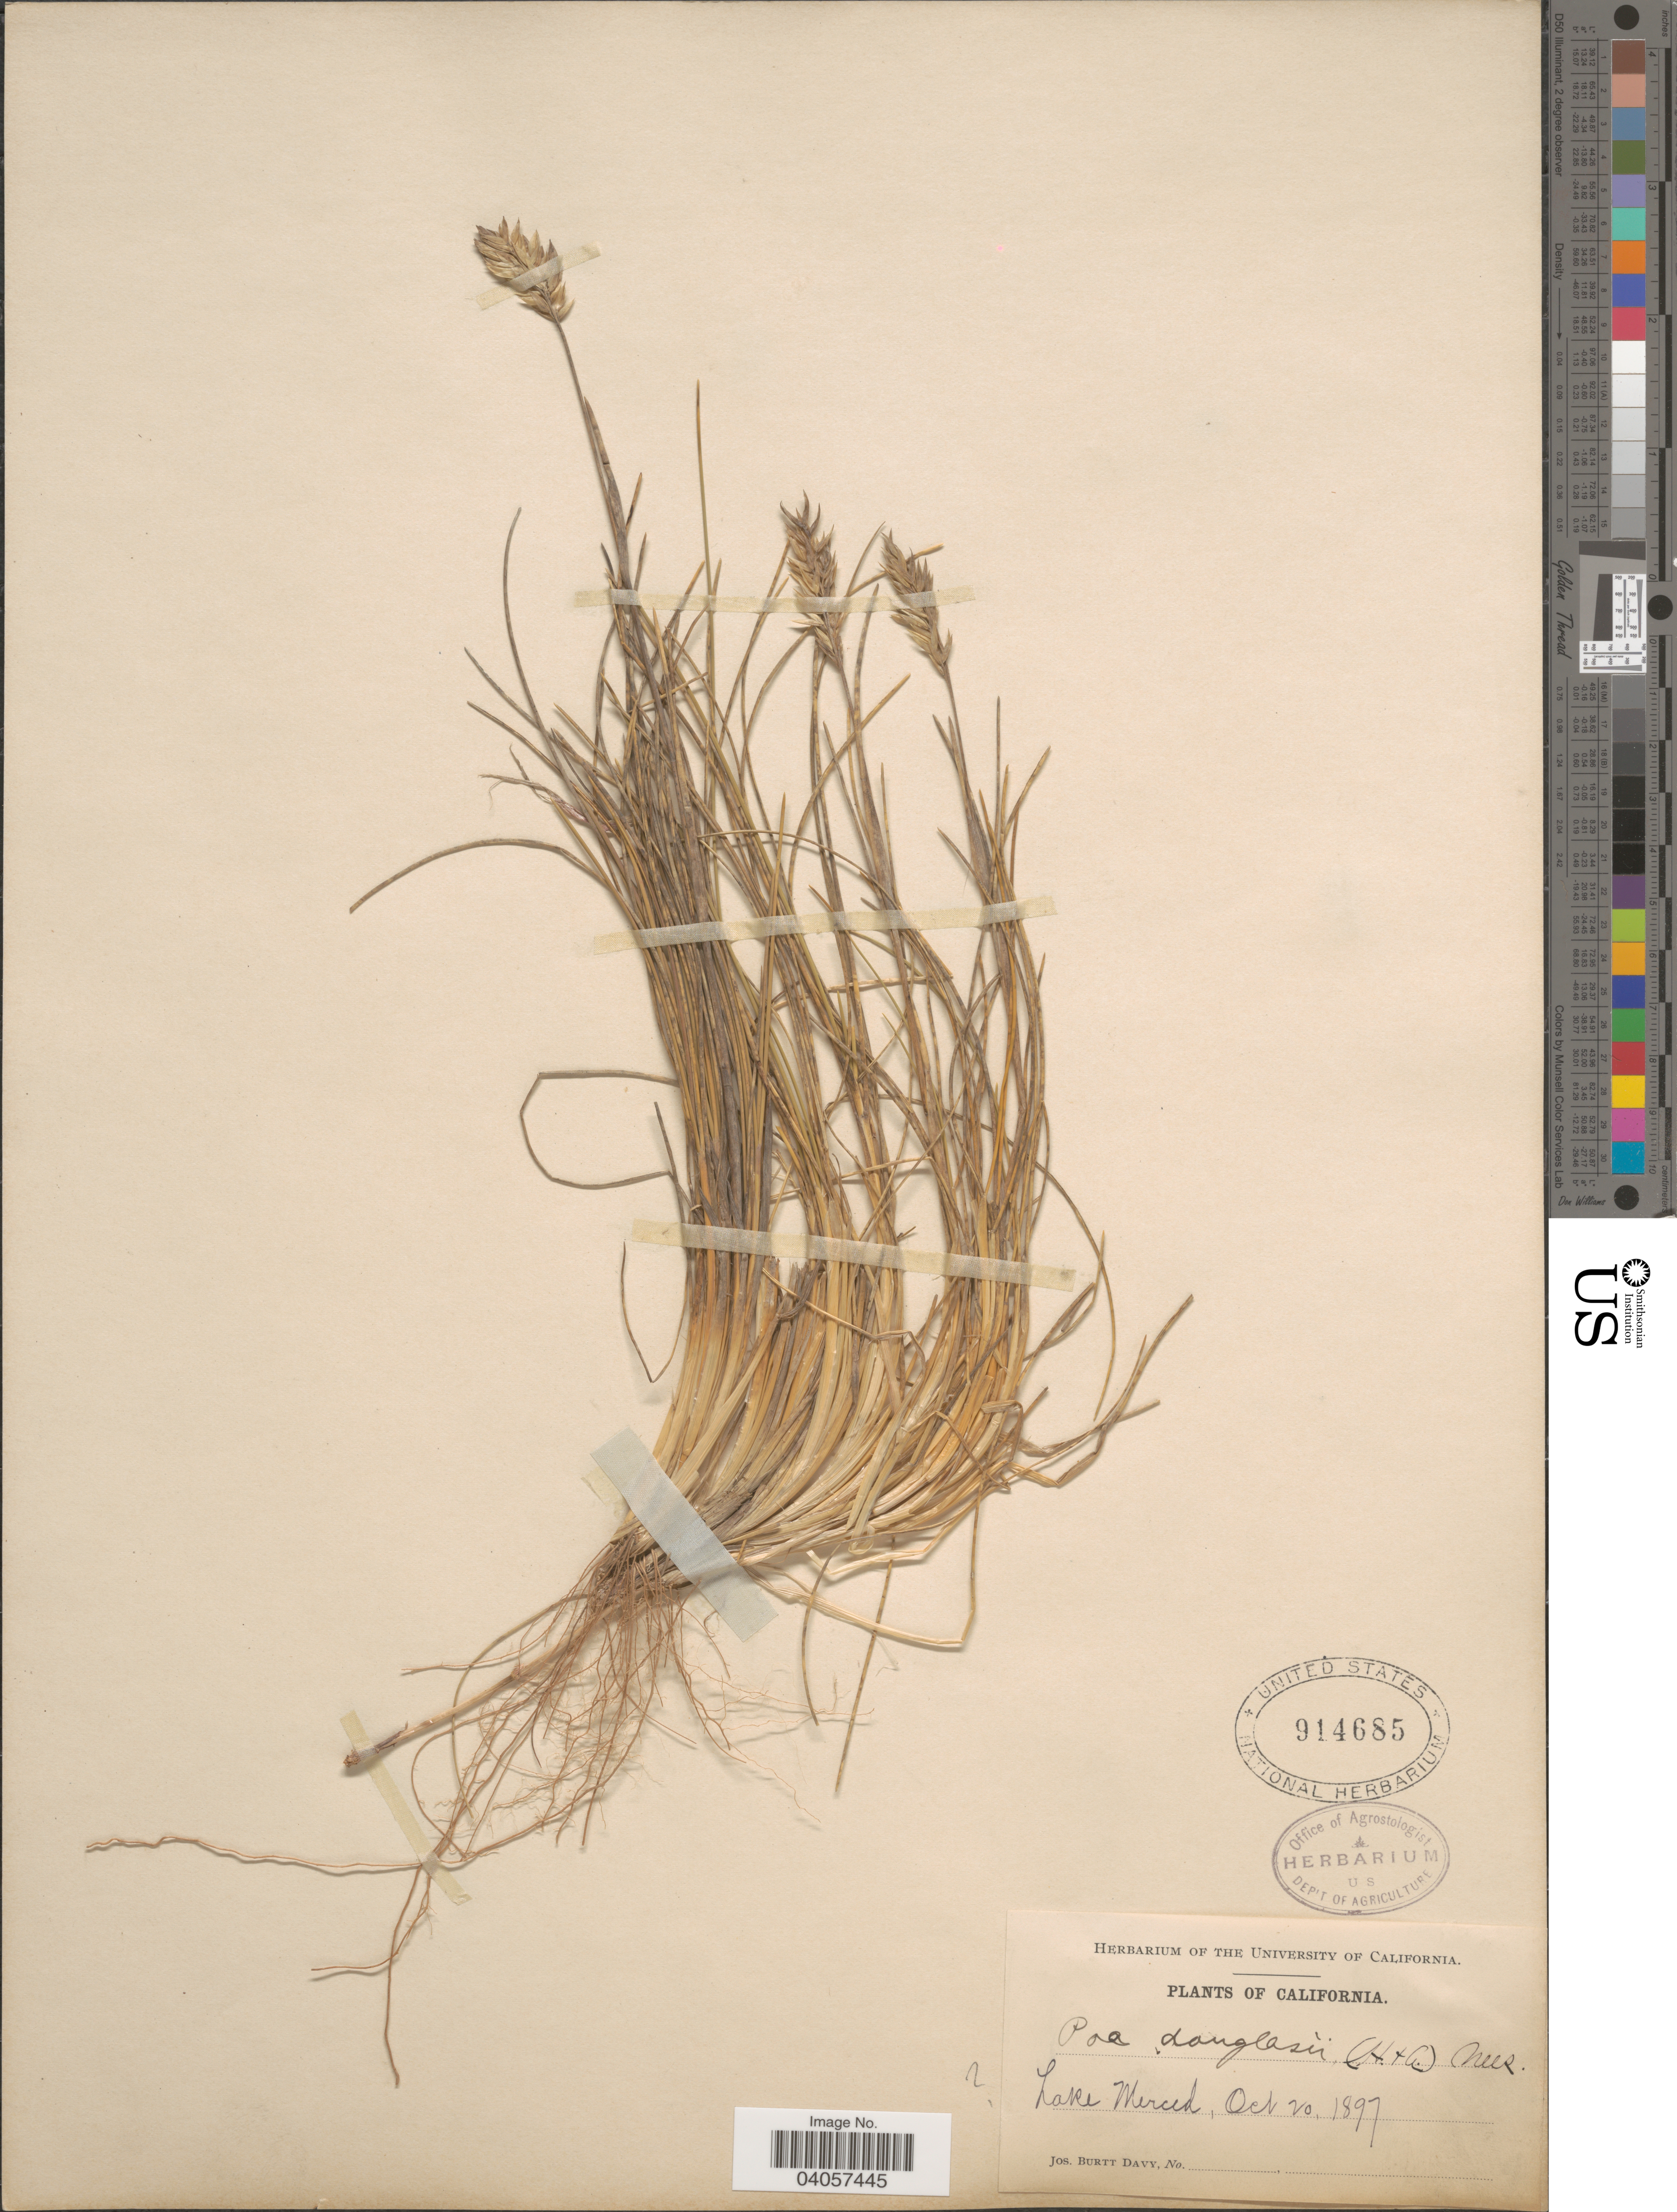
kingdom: Plantae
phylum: Tracheophyta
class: Liliopsida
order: Poales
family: Poaceae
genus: Poa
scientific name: Poa douglasii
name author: Nees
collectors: J. Burtt Davy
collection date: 1897-10-20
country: United States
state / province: California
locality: Lake Merced.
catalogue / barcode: US 914685